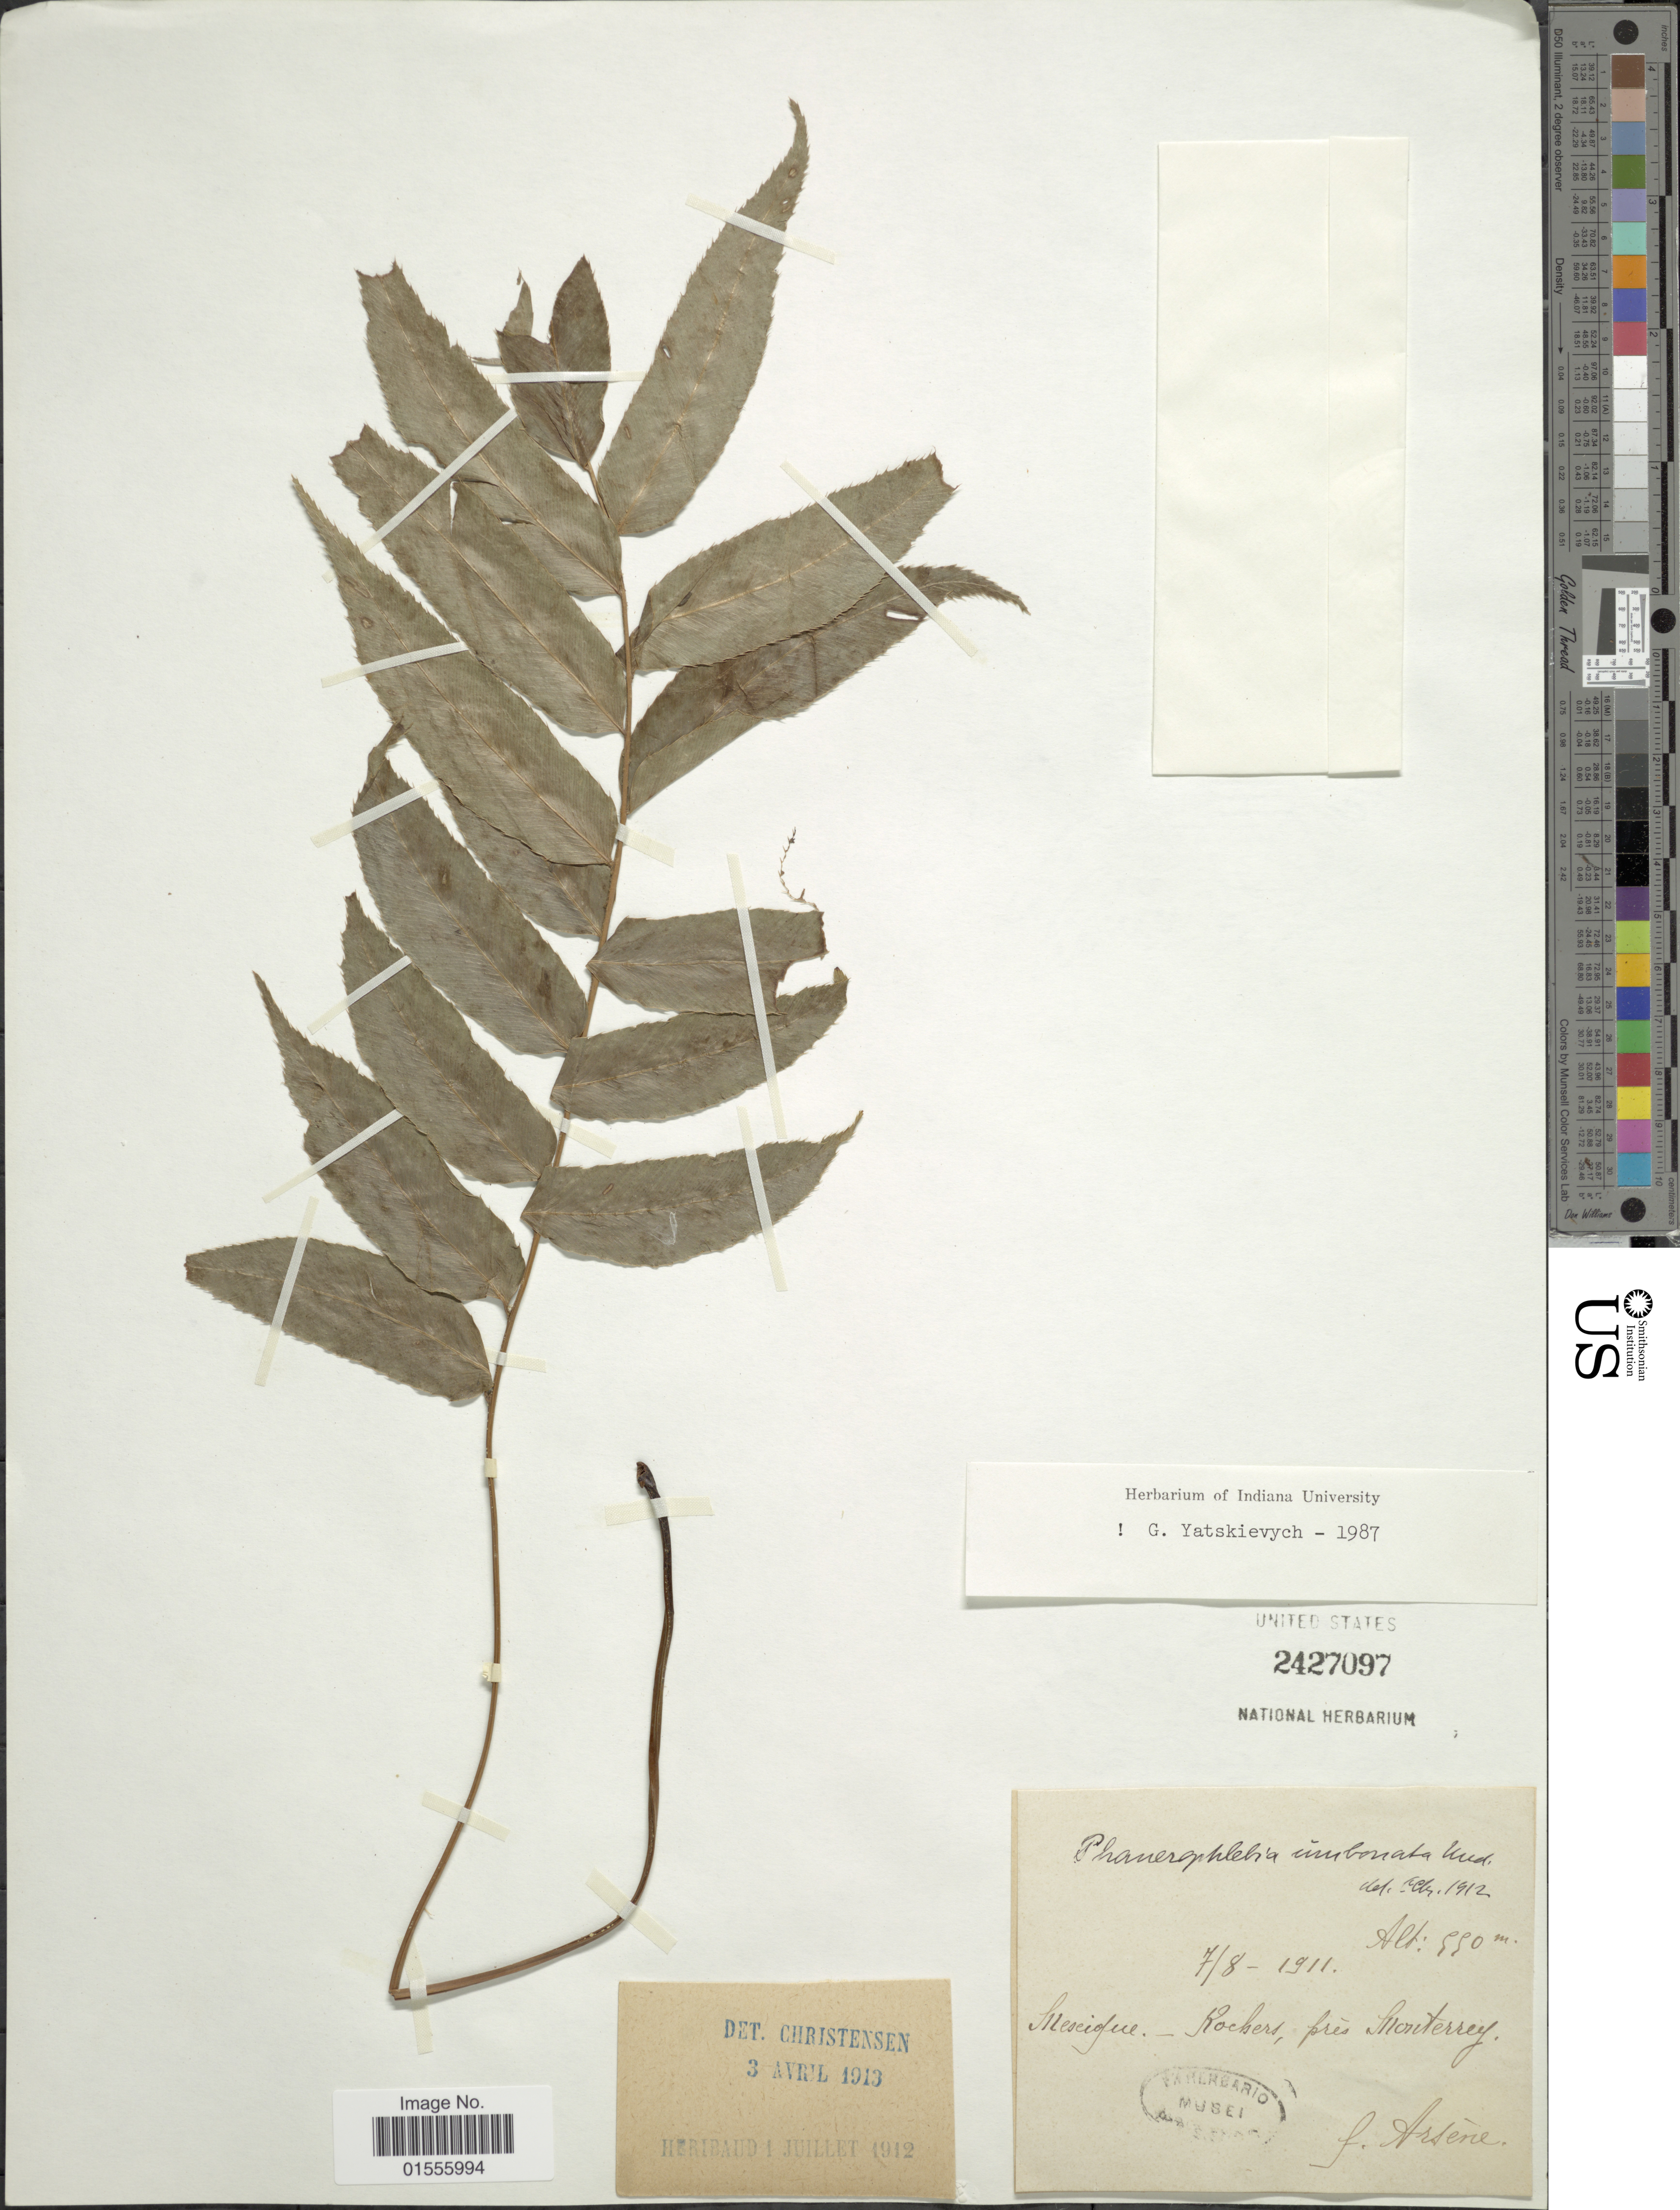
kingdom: Plantae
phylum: Tracheophyta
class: Polypodiopsida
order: Polypodiales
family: Dryopteridaceae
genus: Phanerophlebia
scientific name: Phanerophlebia umbonata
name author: Underw.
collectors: F. Arsène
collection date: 1911-08-07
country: Mexico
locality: Rochers, pres Monterrey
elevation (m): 550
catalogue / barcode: US 2427097